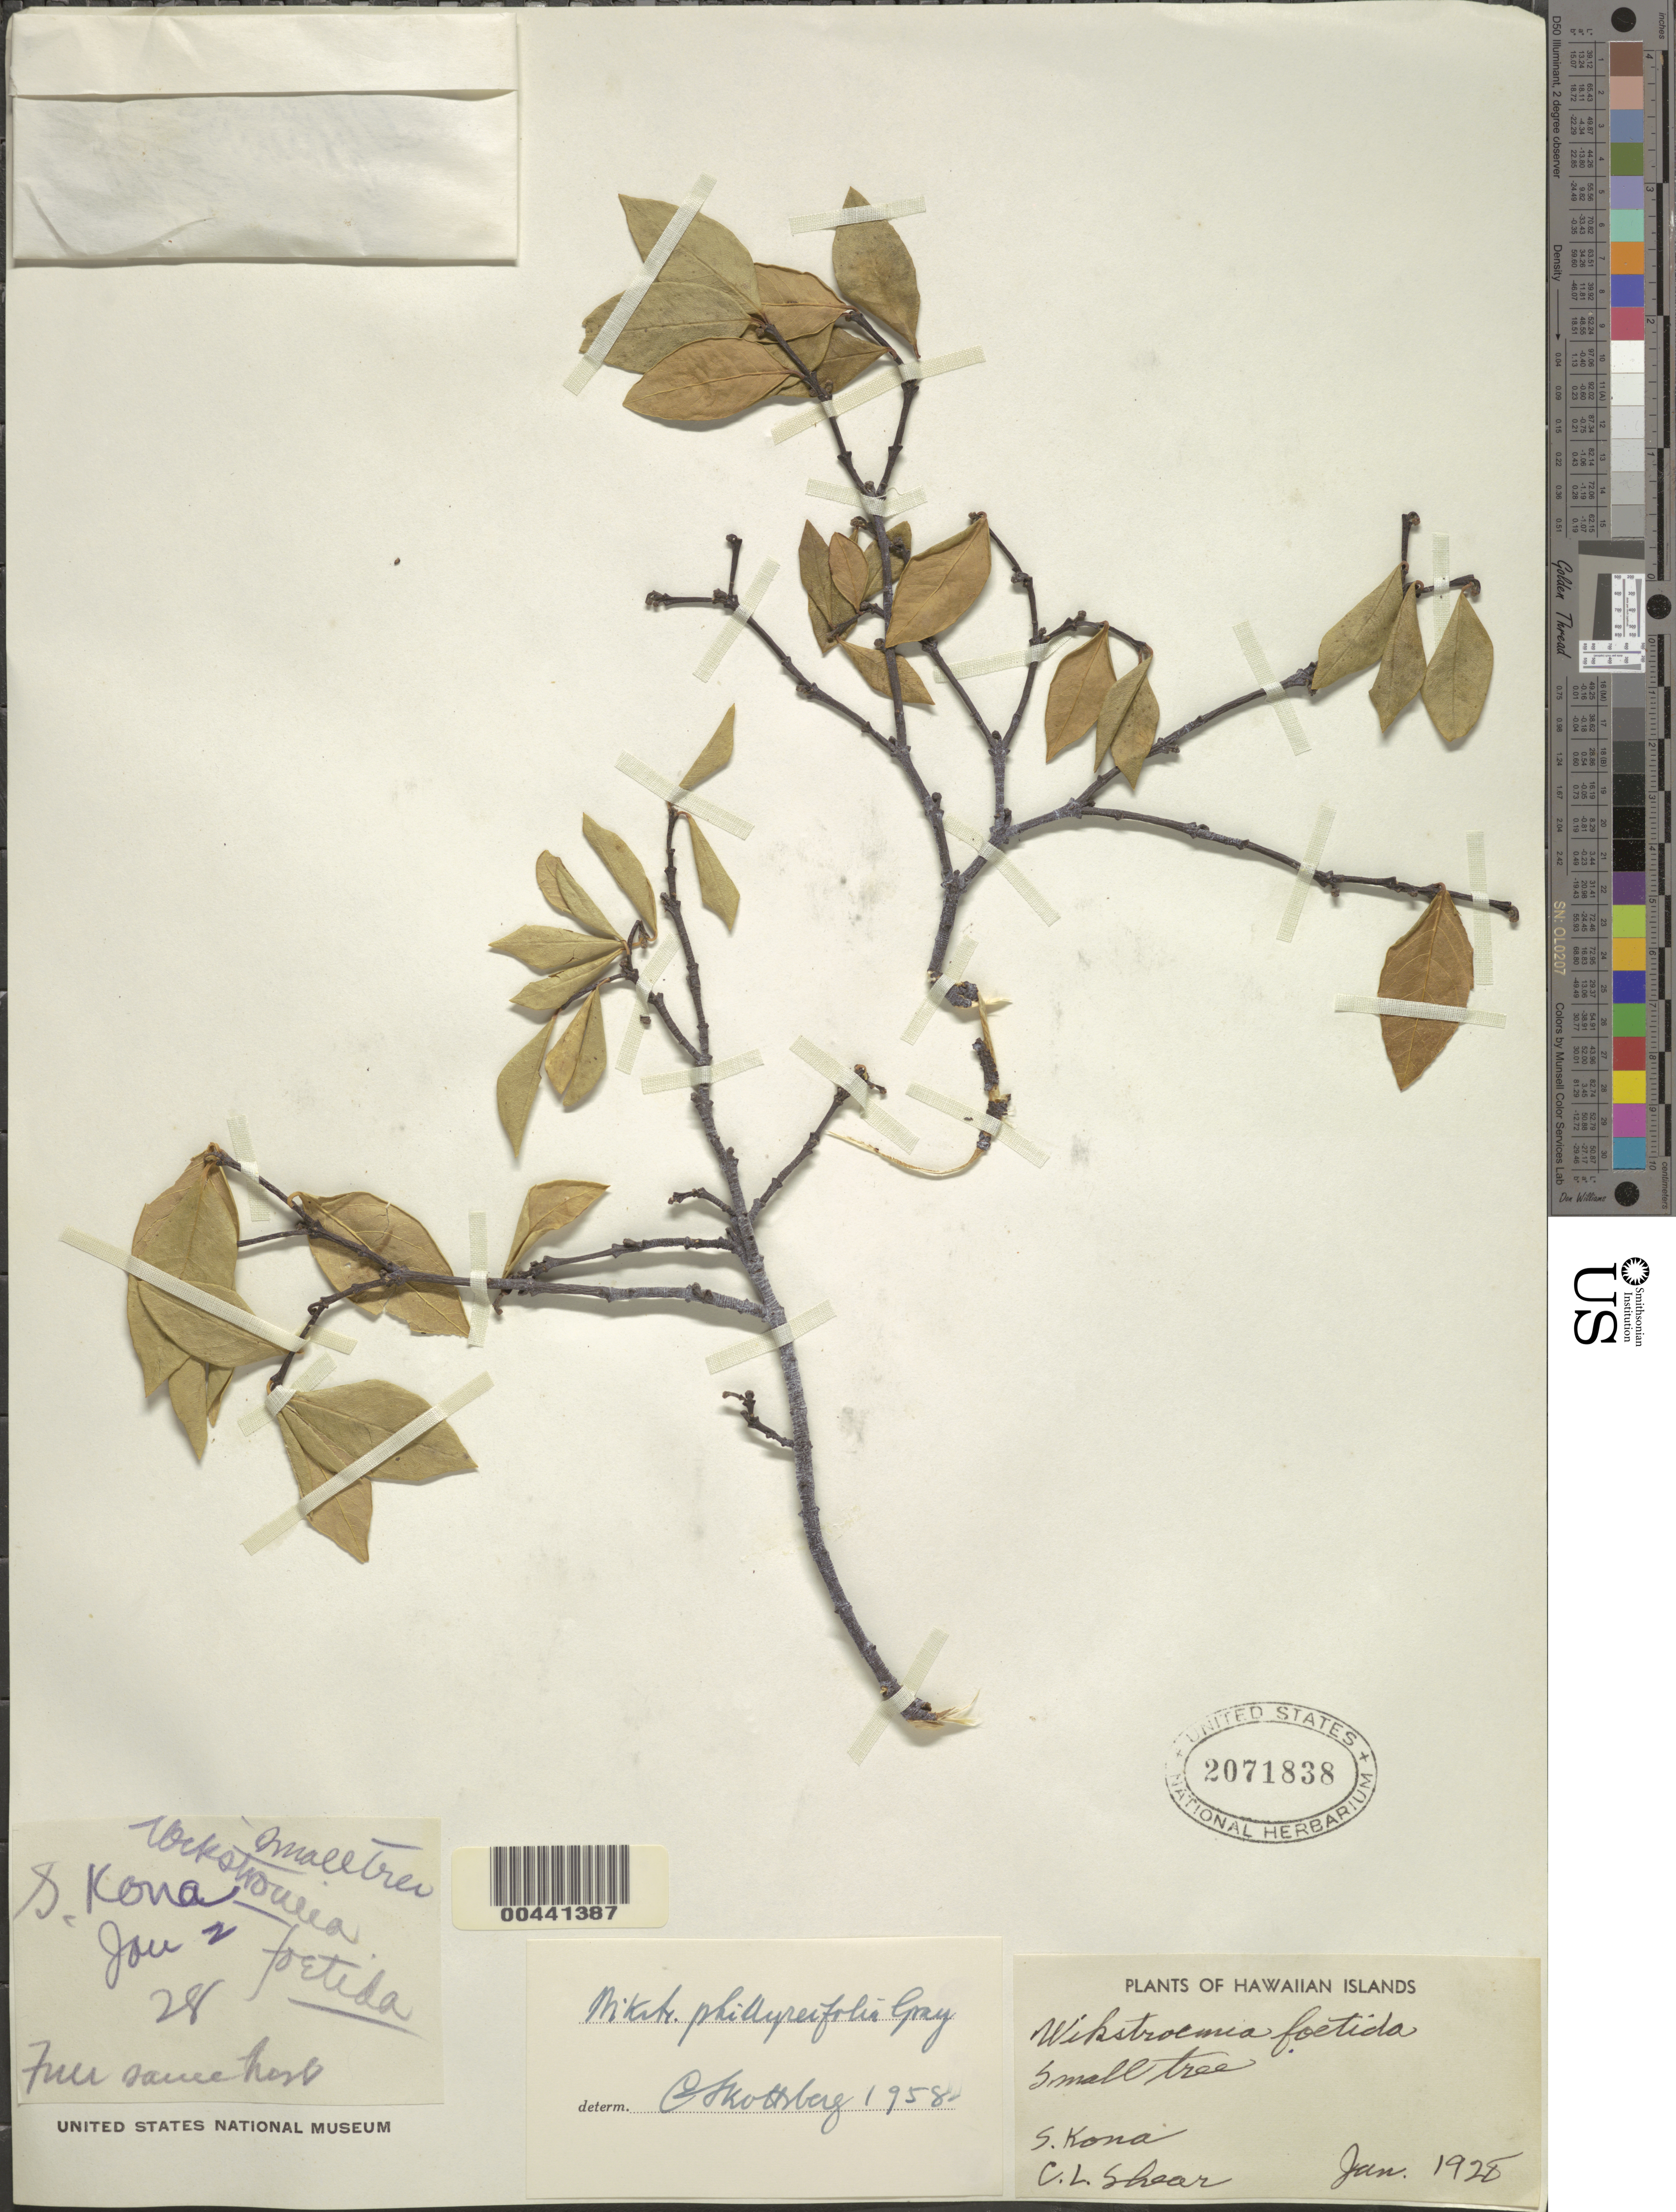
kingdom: Plantae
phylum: Tracheophyta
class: Magnoliopsida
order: Malvales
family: Thymelaeaceae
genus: Wikstroemia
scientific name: Wikstroemia phillyreifolia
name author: A. Gray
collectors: C. L. Shear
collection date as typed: Jan 1928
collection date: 1928-01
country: United States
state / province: Hawaii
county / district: Honolulu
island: Oahu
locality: S Kona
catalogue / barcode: US 2071838